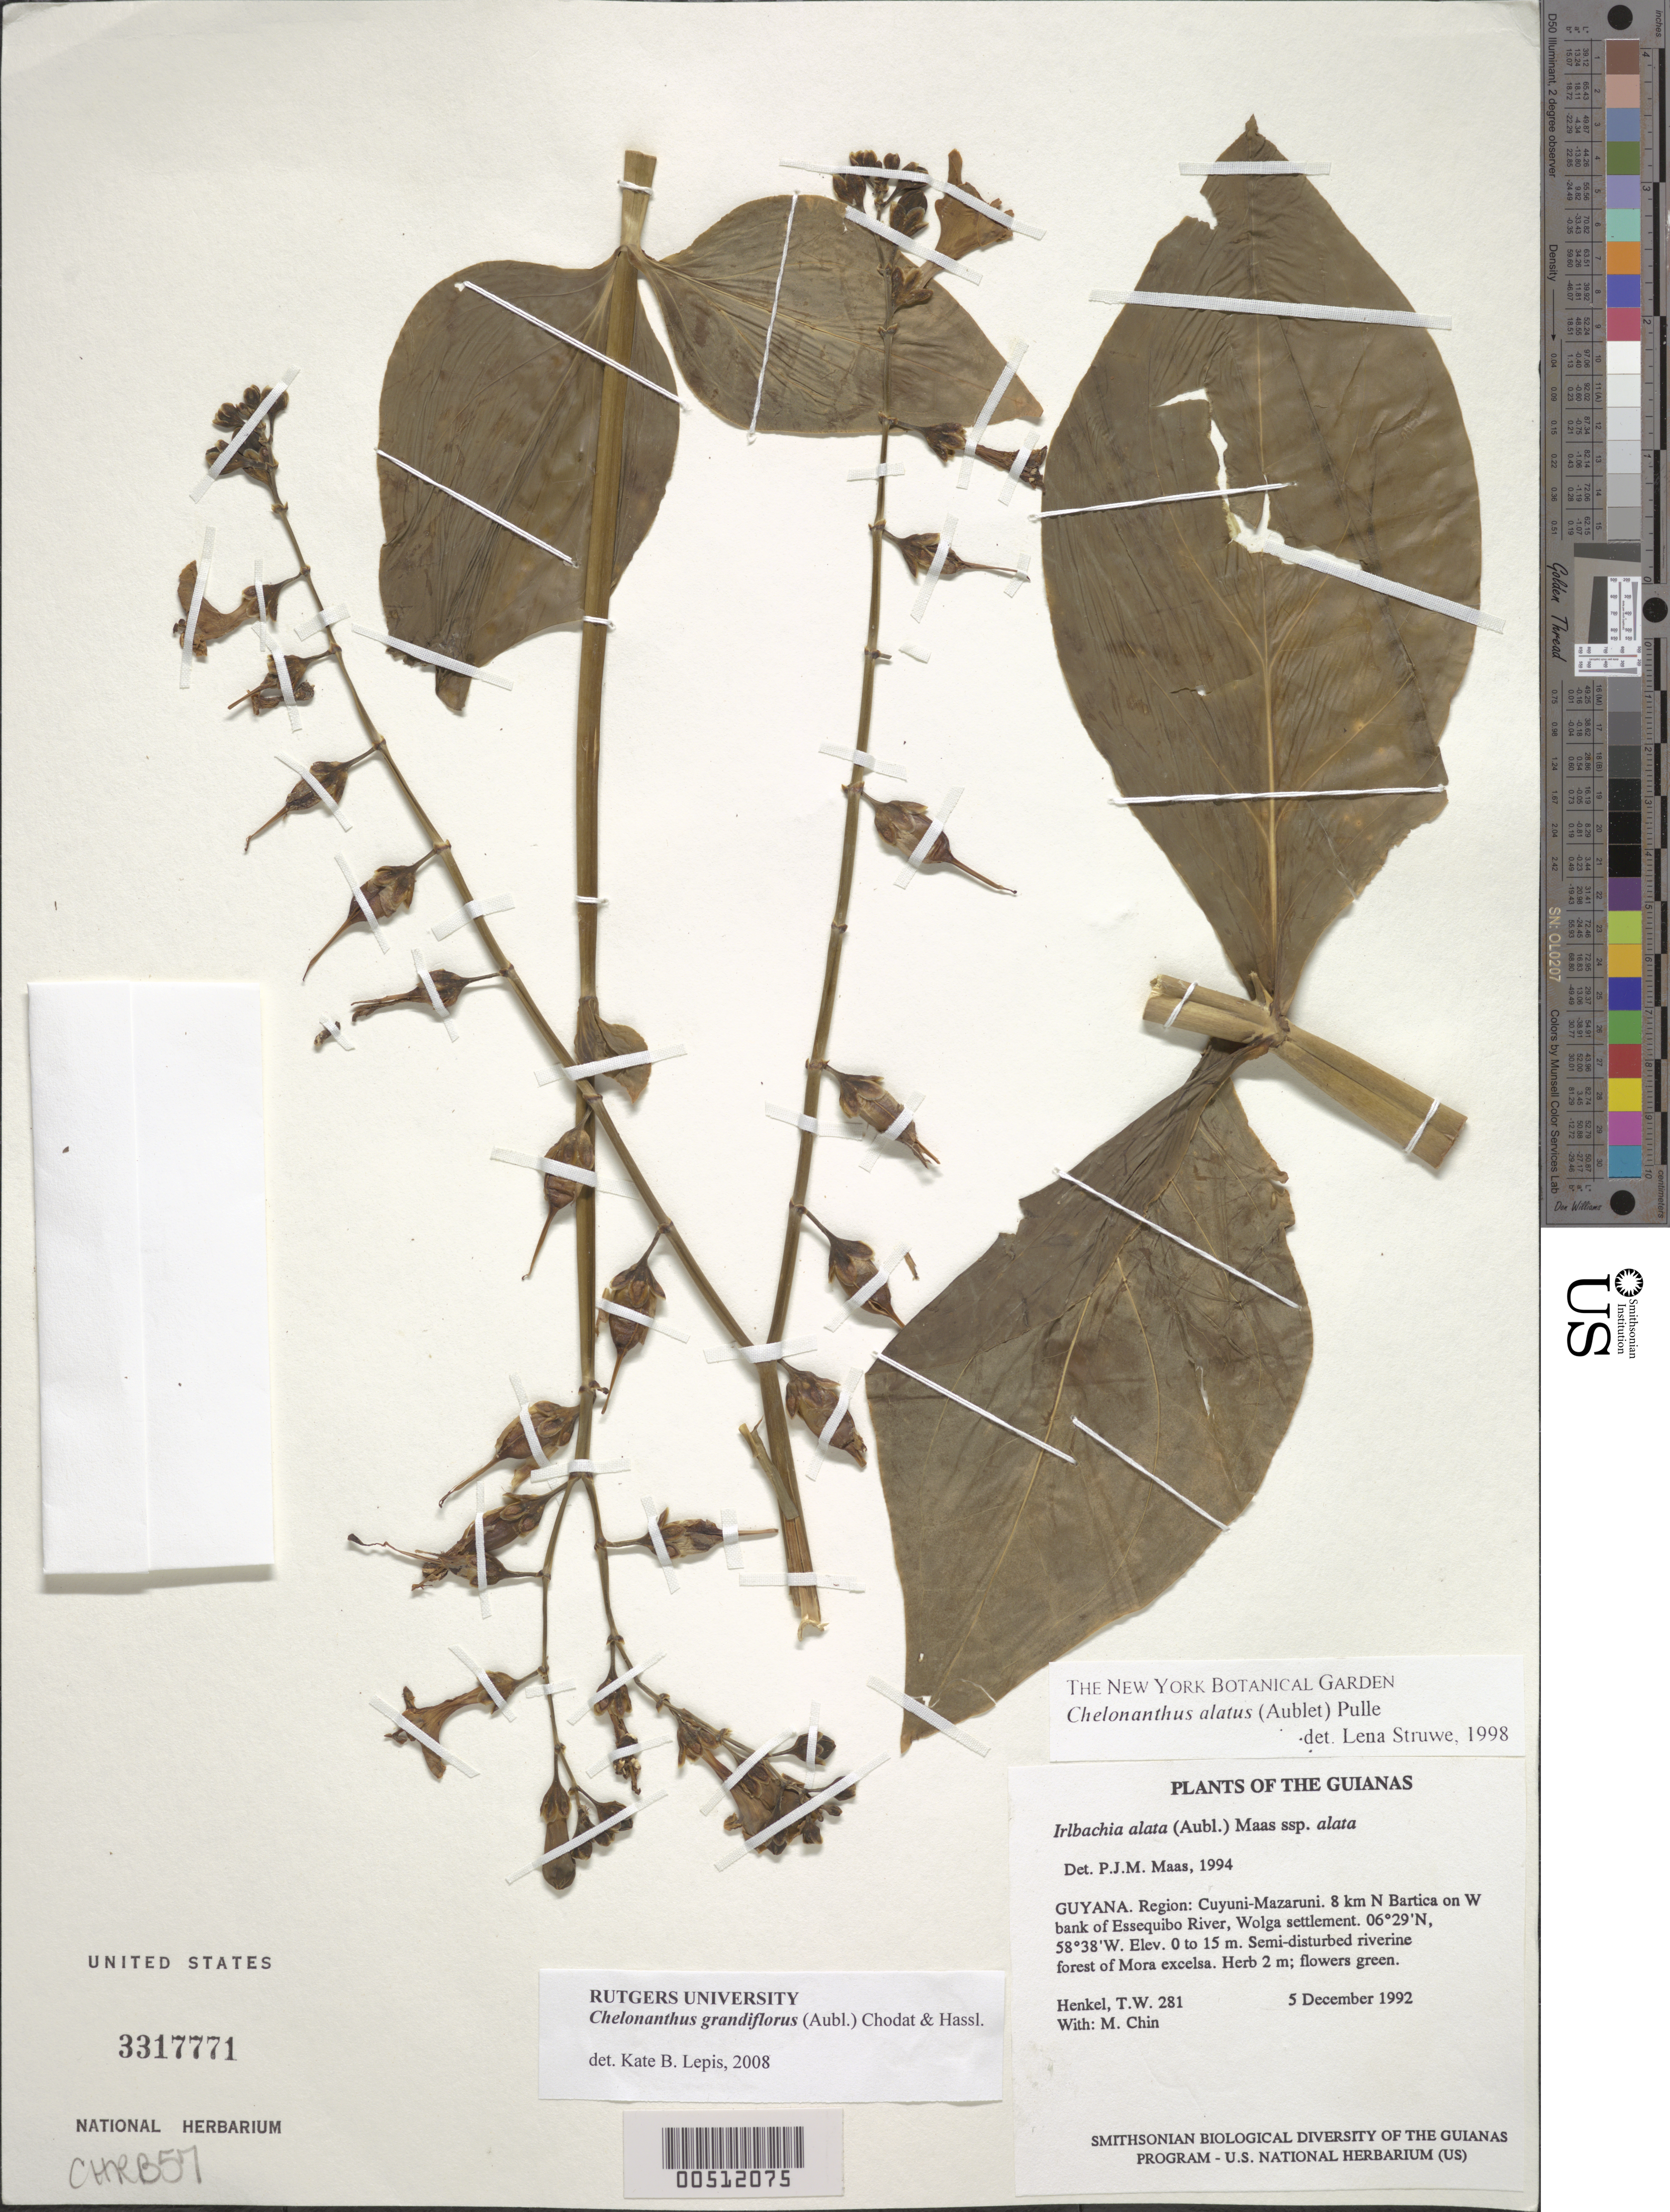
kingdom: Plantae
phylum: Tracheophyta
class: Magnoliopsida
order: Gentianales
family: Gentianaceae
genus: Chelonanthus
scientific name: Chelonanthus grandiflorus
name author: (Aubl.) Chodat & Hassl.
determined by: Lepis, Kate B.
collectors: T. Henkel & M. Chin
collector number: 281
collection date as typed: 5 December 1992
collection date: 1992-12-05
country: Guyana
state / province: Cuyuni-Mazaruni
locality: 8 km N Bartica on W bank of Essequibo River, Wolga settlement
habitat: Semi-disturbed riverine forest of Mora excelsa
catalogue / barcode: US 3317771